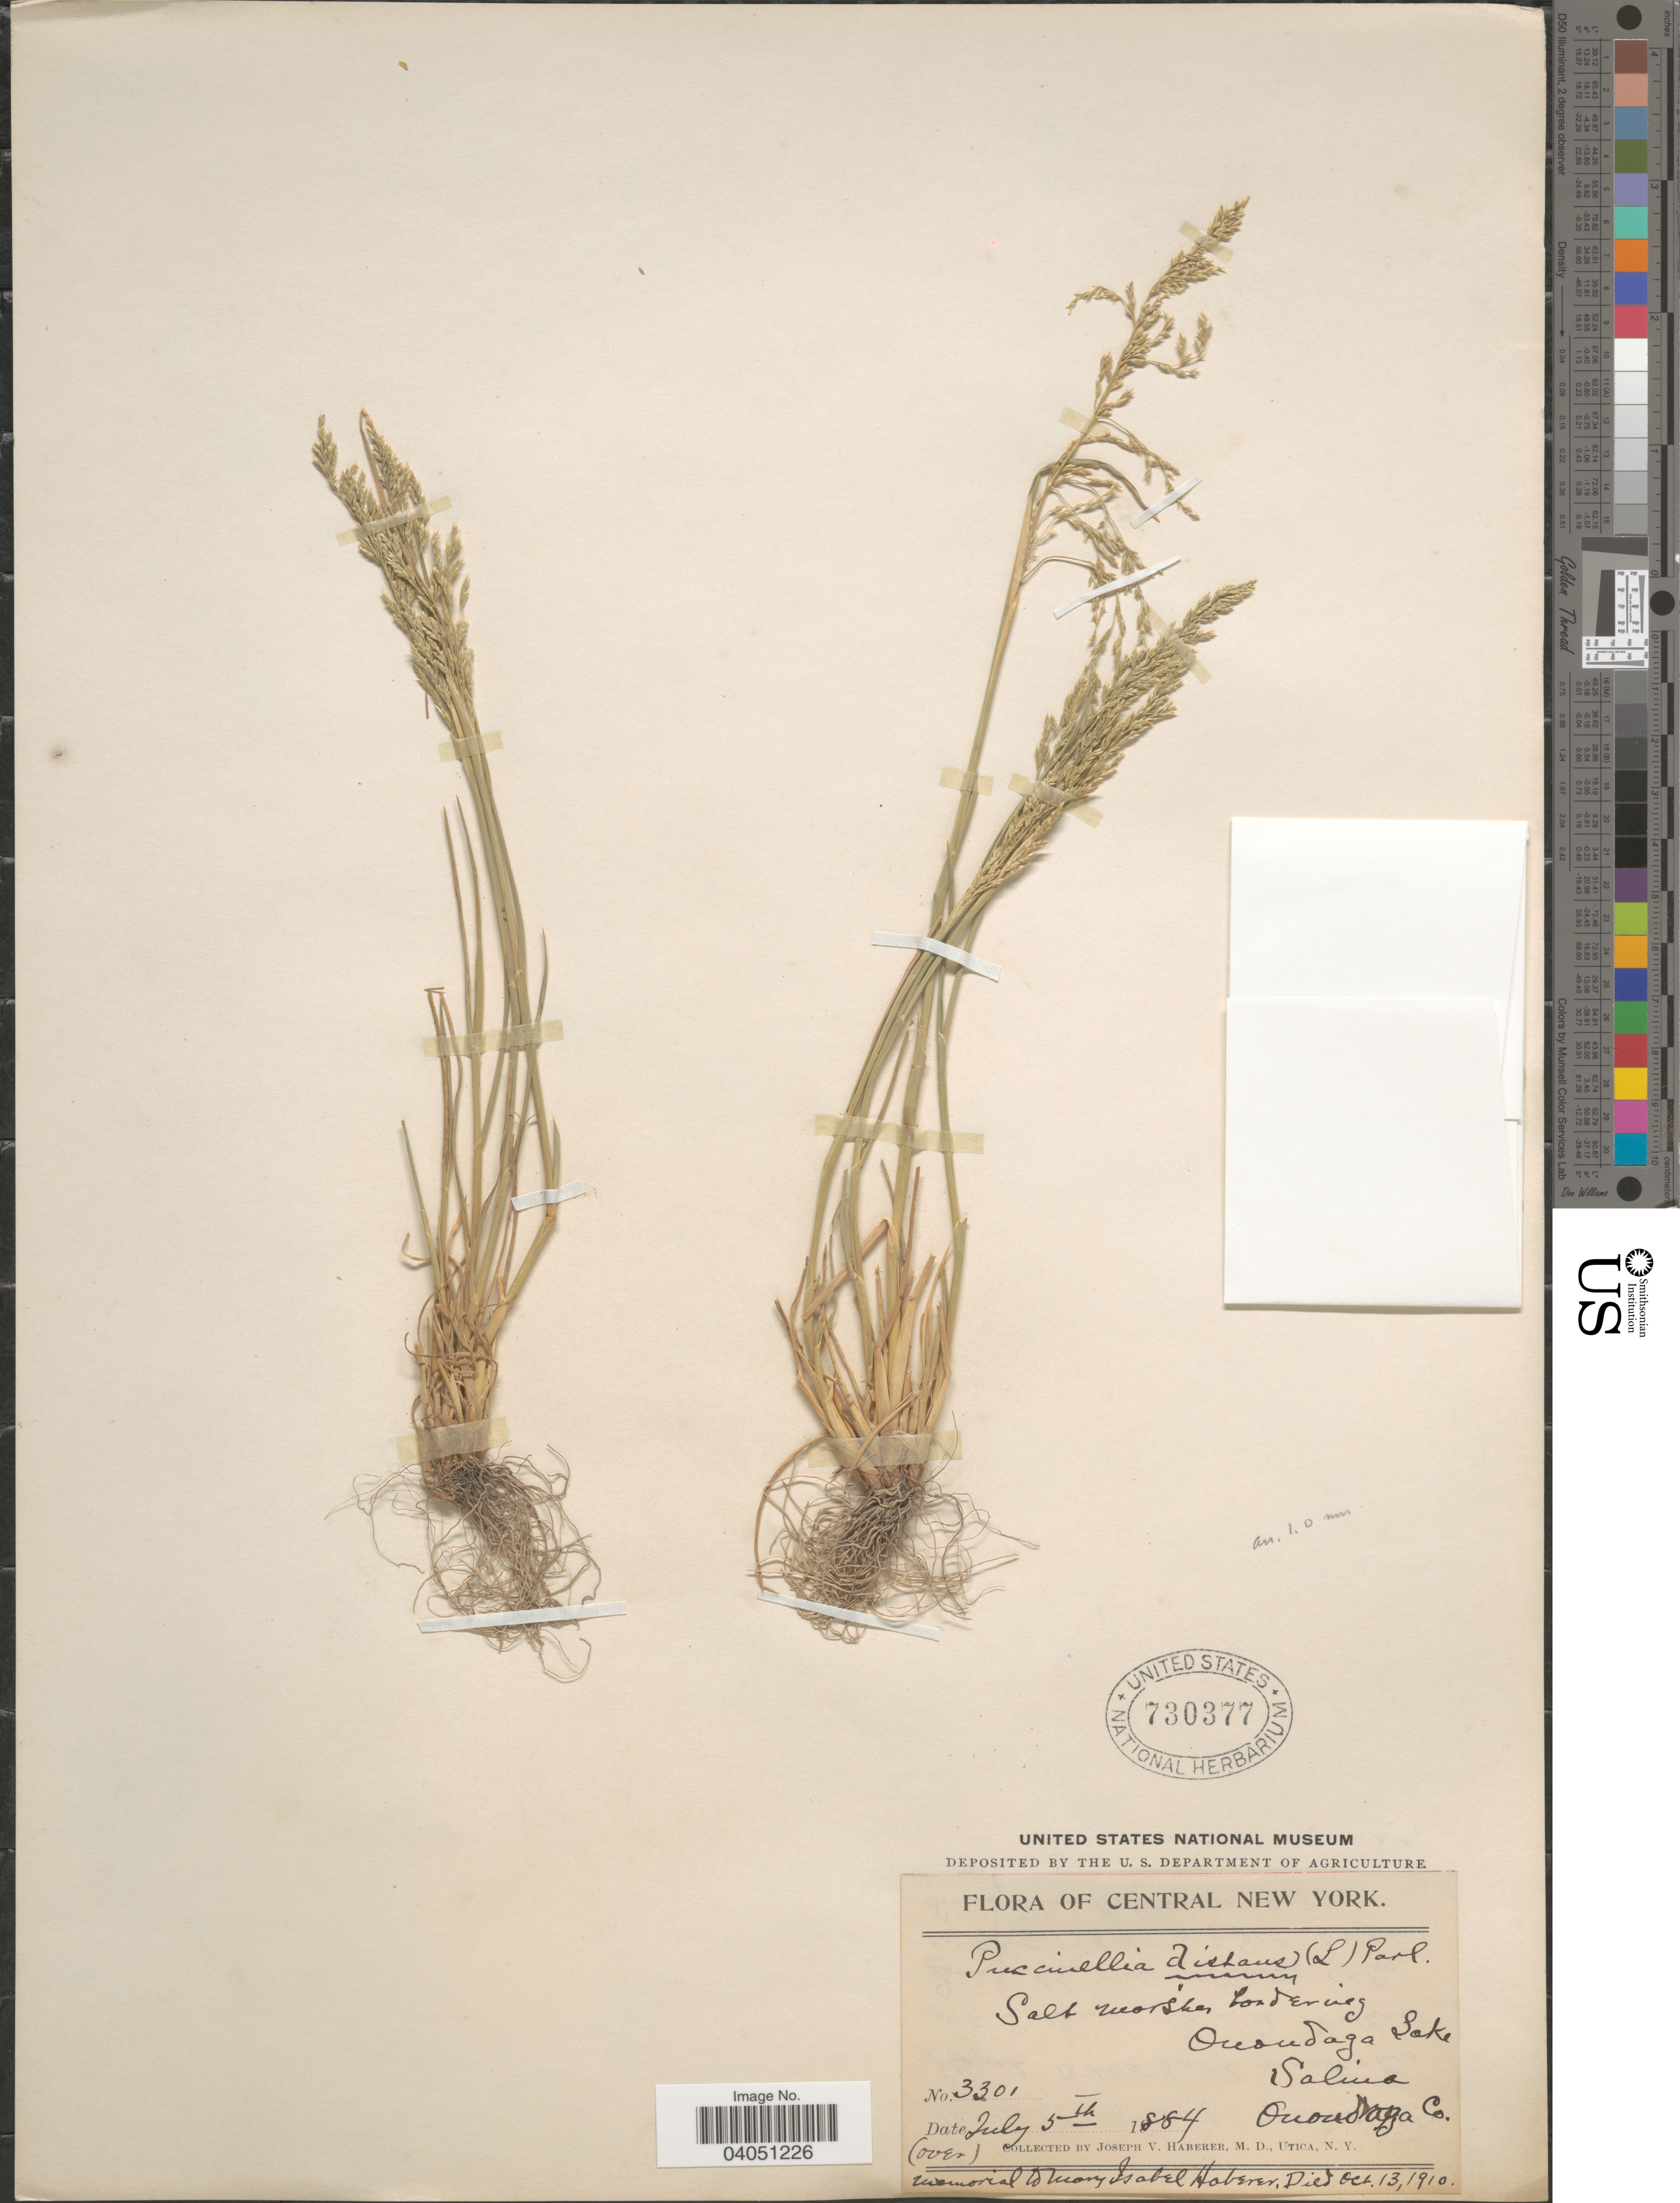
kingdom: Plantae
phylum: Tracheophyta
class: Liliopsida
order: Poales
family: Poaceae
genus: Puccinellia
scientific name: Puccinellia distans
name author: (Jacq.) Parl.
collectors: J. V. Haberer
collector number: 3301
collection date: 1884-07-05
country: United States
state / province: New York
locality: Central New York. Salt marshes bordering Onondaga Lake. Salina. Onondaga Co.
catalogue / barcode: US 730377